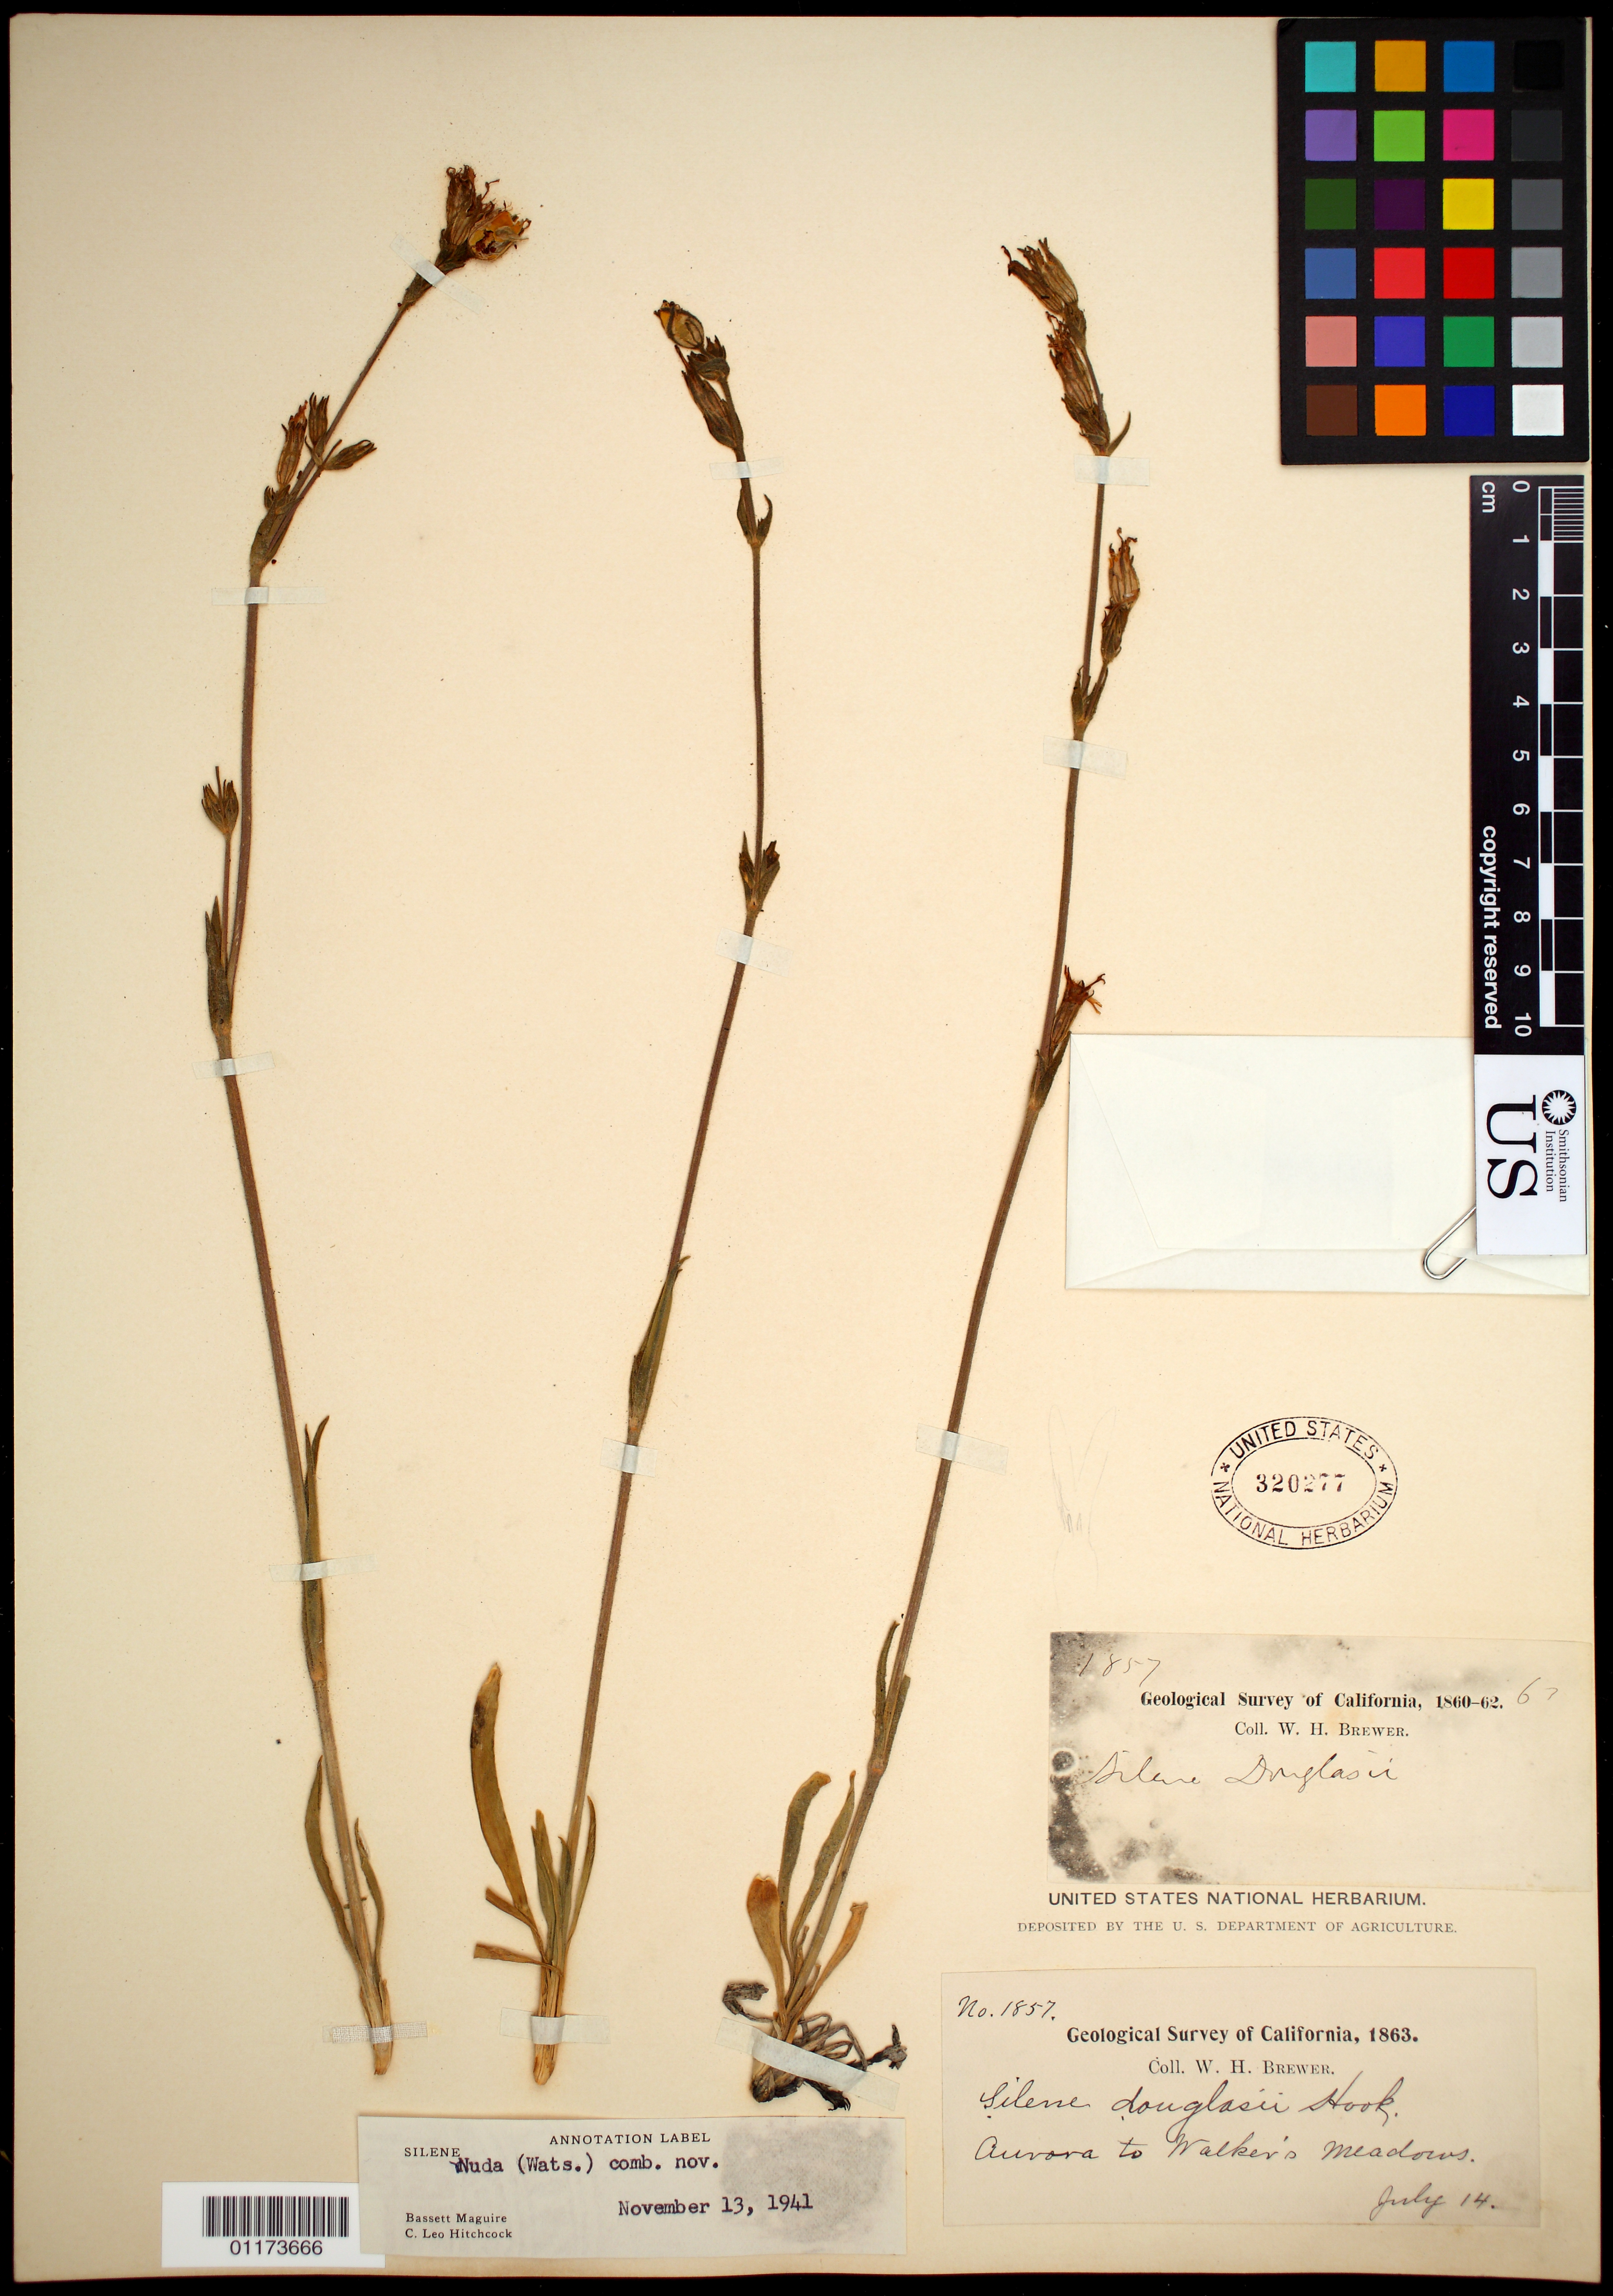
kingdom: Plantae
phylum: Tracheophyta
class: Magnoliopsida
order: Caryophyllales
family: Caryophyllaceae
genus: Silene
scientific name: Silene nuda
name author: (S. Watson) C.L. Hitchc. & Maguire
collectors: W. H. Brewer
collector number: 1857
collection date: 1863-07-14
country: United States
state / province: California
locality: Aurora to Walker's Meadows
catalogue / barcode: US 320277